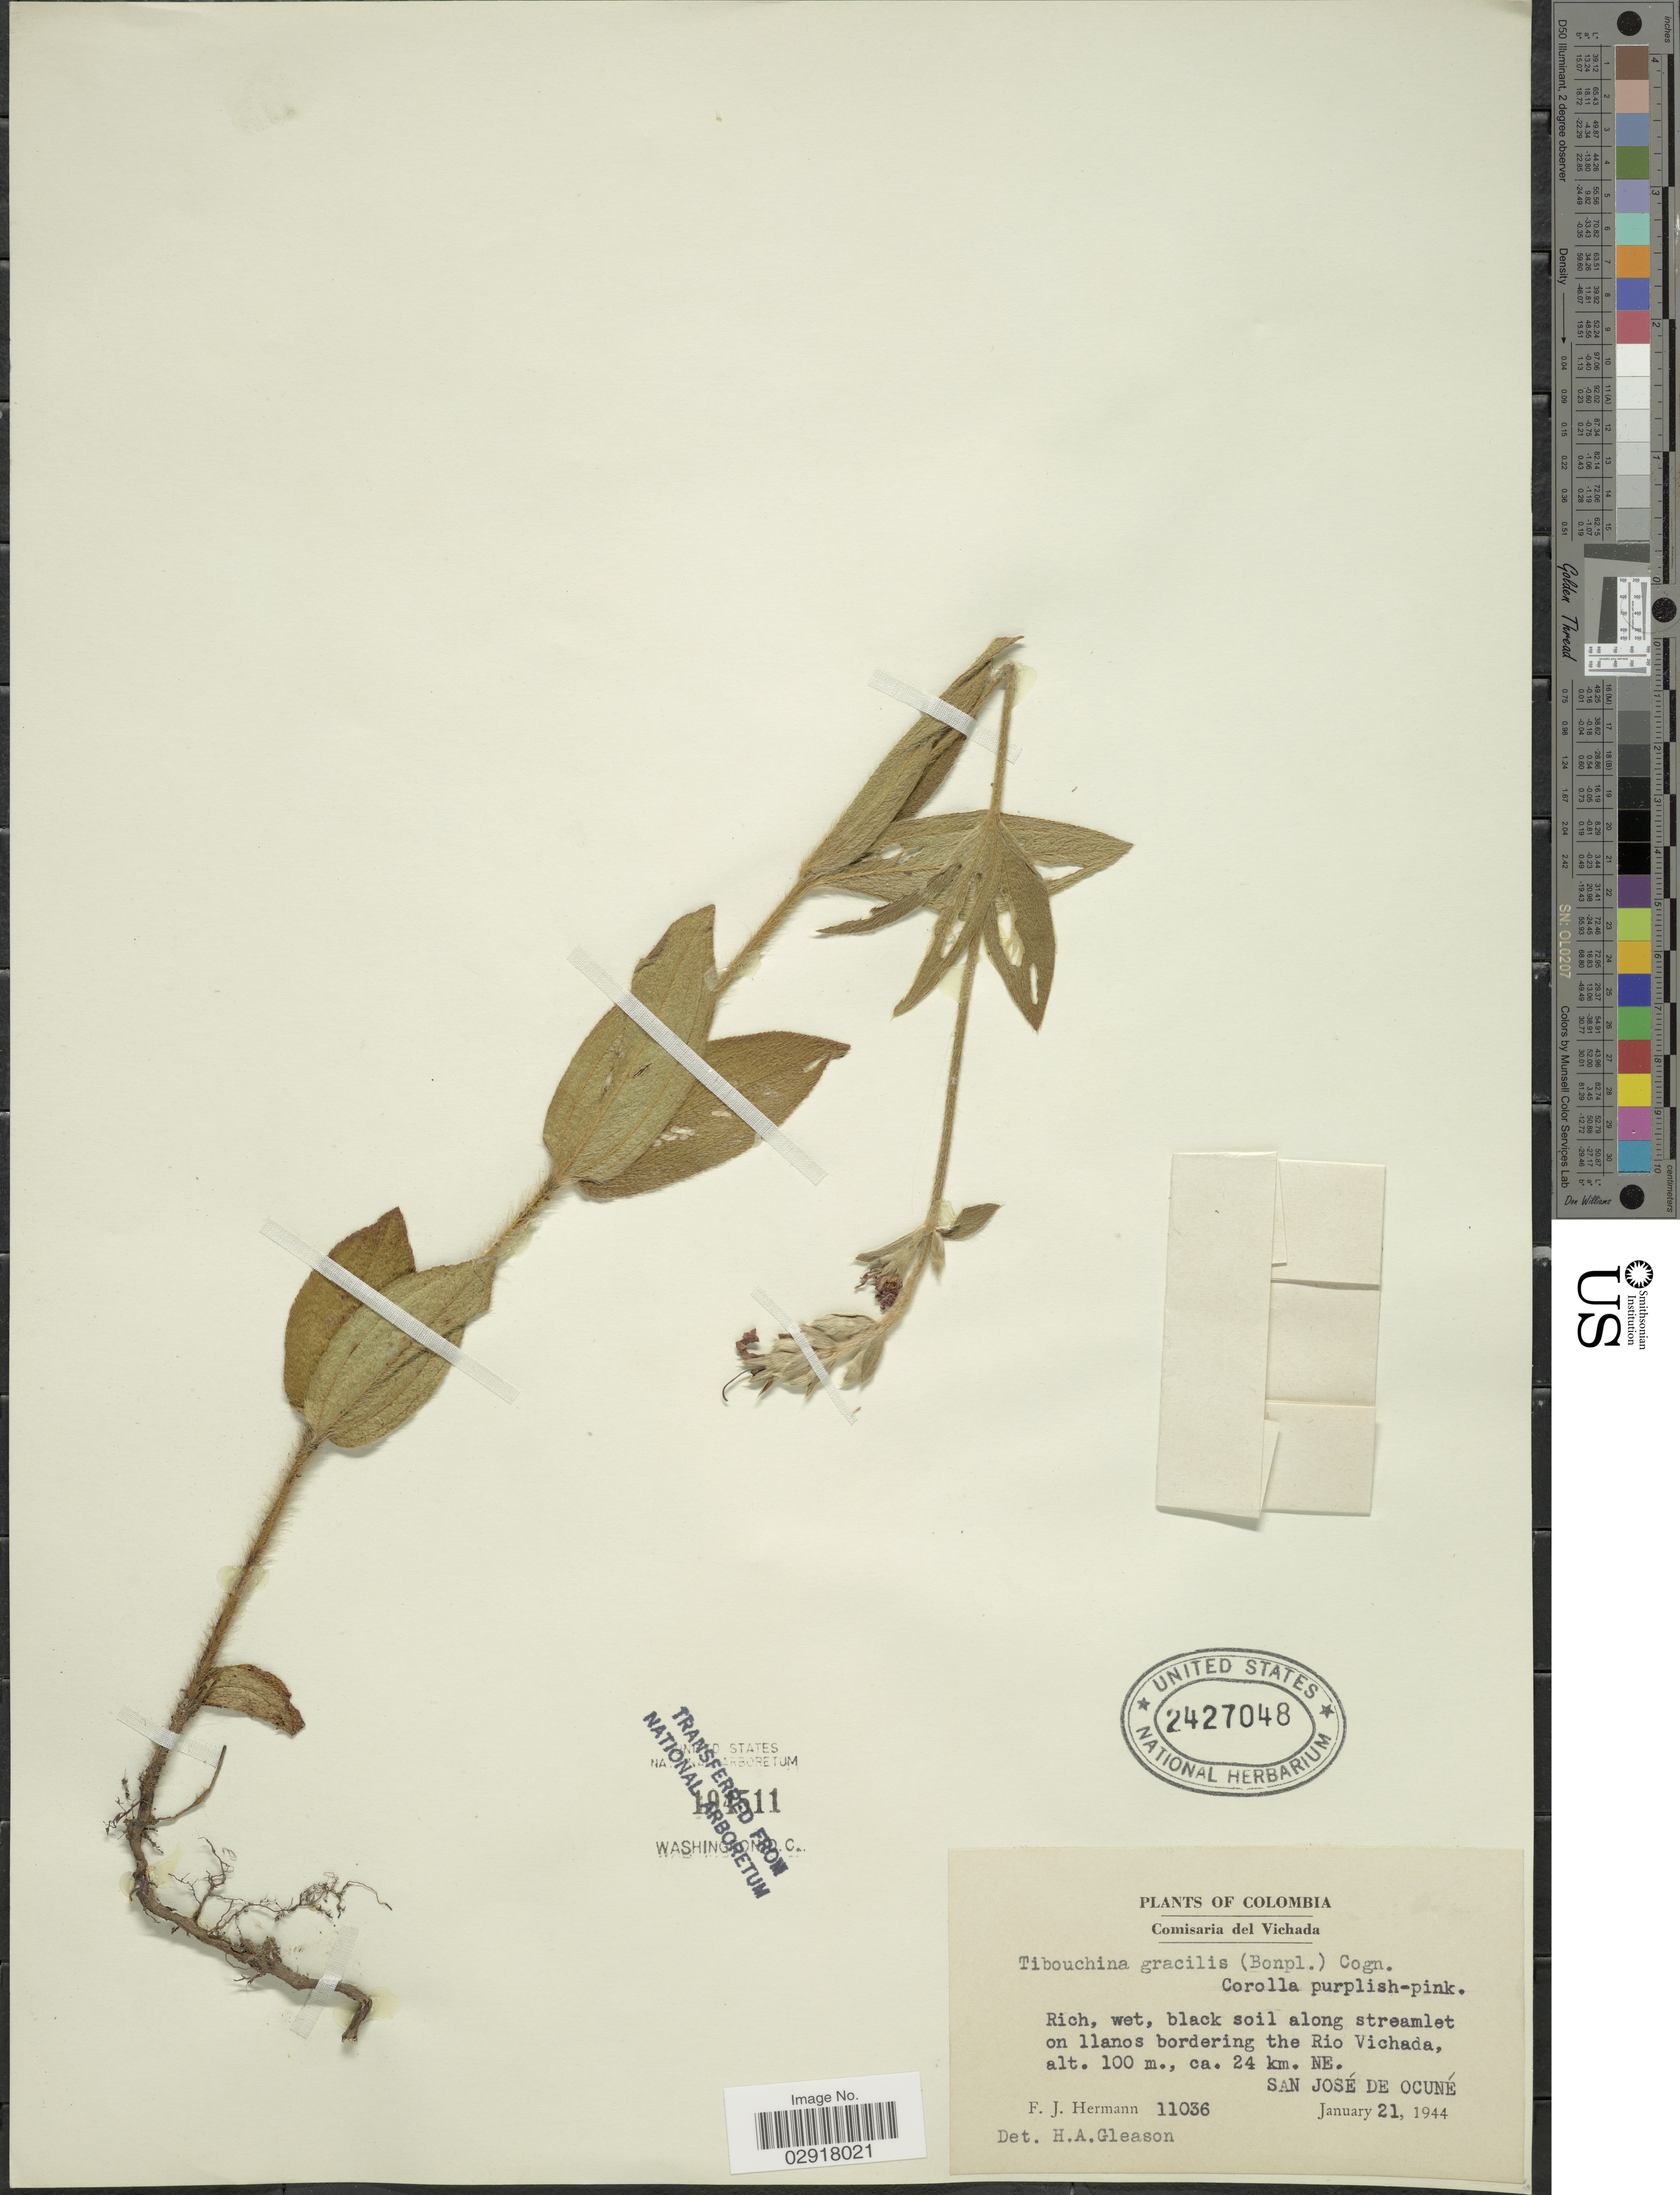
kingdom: Plantae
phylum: Tracheophyta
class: Magnoliopsida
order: Myrtales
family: Melastomataceae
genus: Chaetogastra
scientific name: Chaetogastra gracilis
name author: (Bonpl.) DC.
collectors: F. J. Hermann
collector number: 11036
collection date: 1944-01-21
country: Colombia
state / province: Vichada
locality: Comisaria del Vichada, along streamlet on llanos bordering the Rio Vichada, NE. San José de Ocuné.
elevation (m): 100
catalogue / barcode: US 2427048